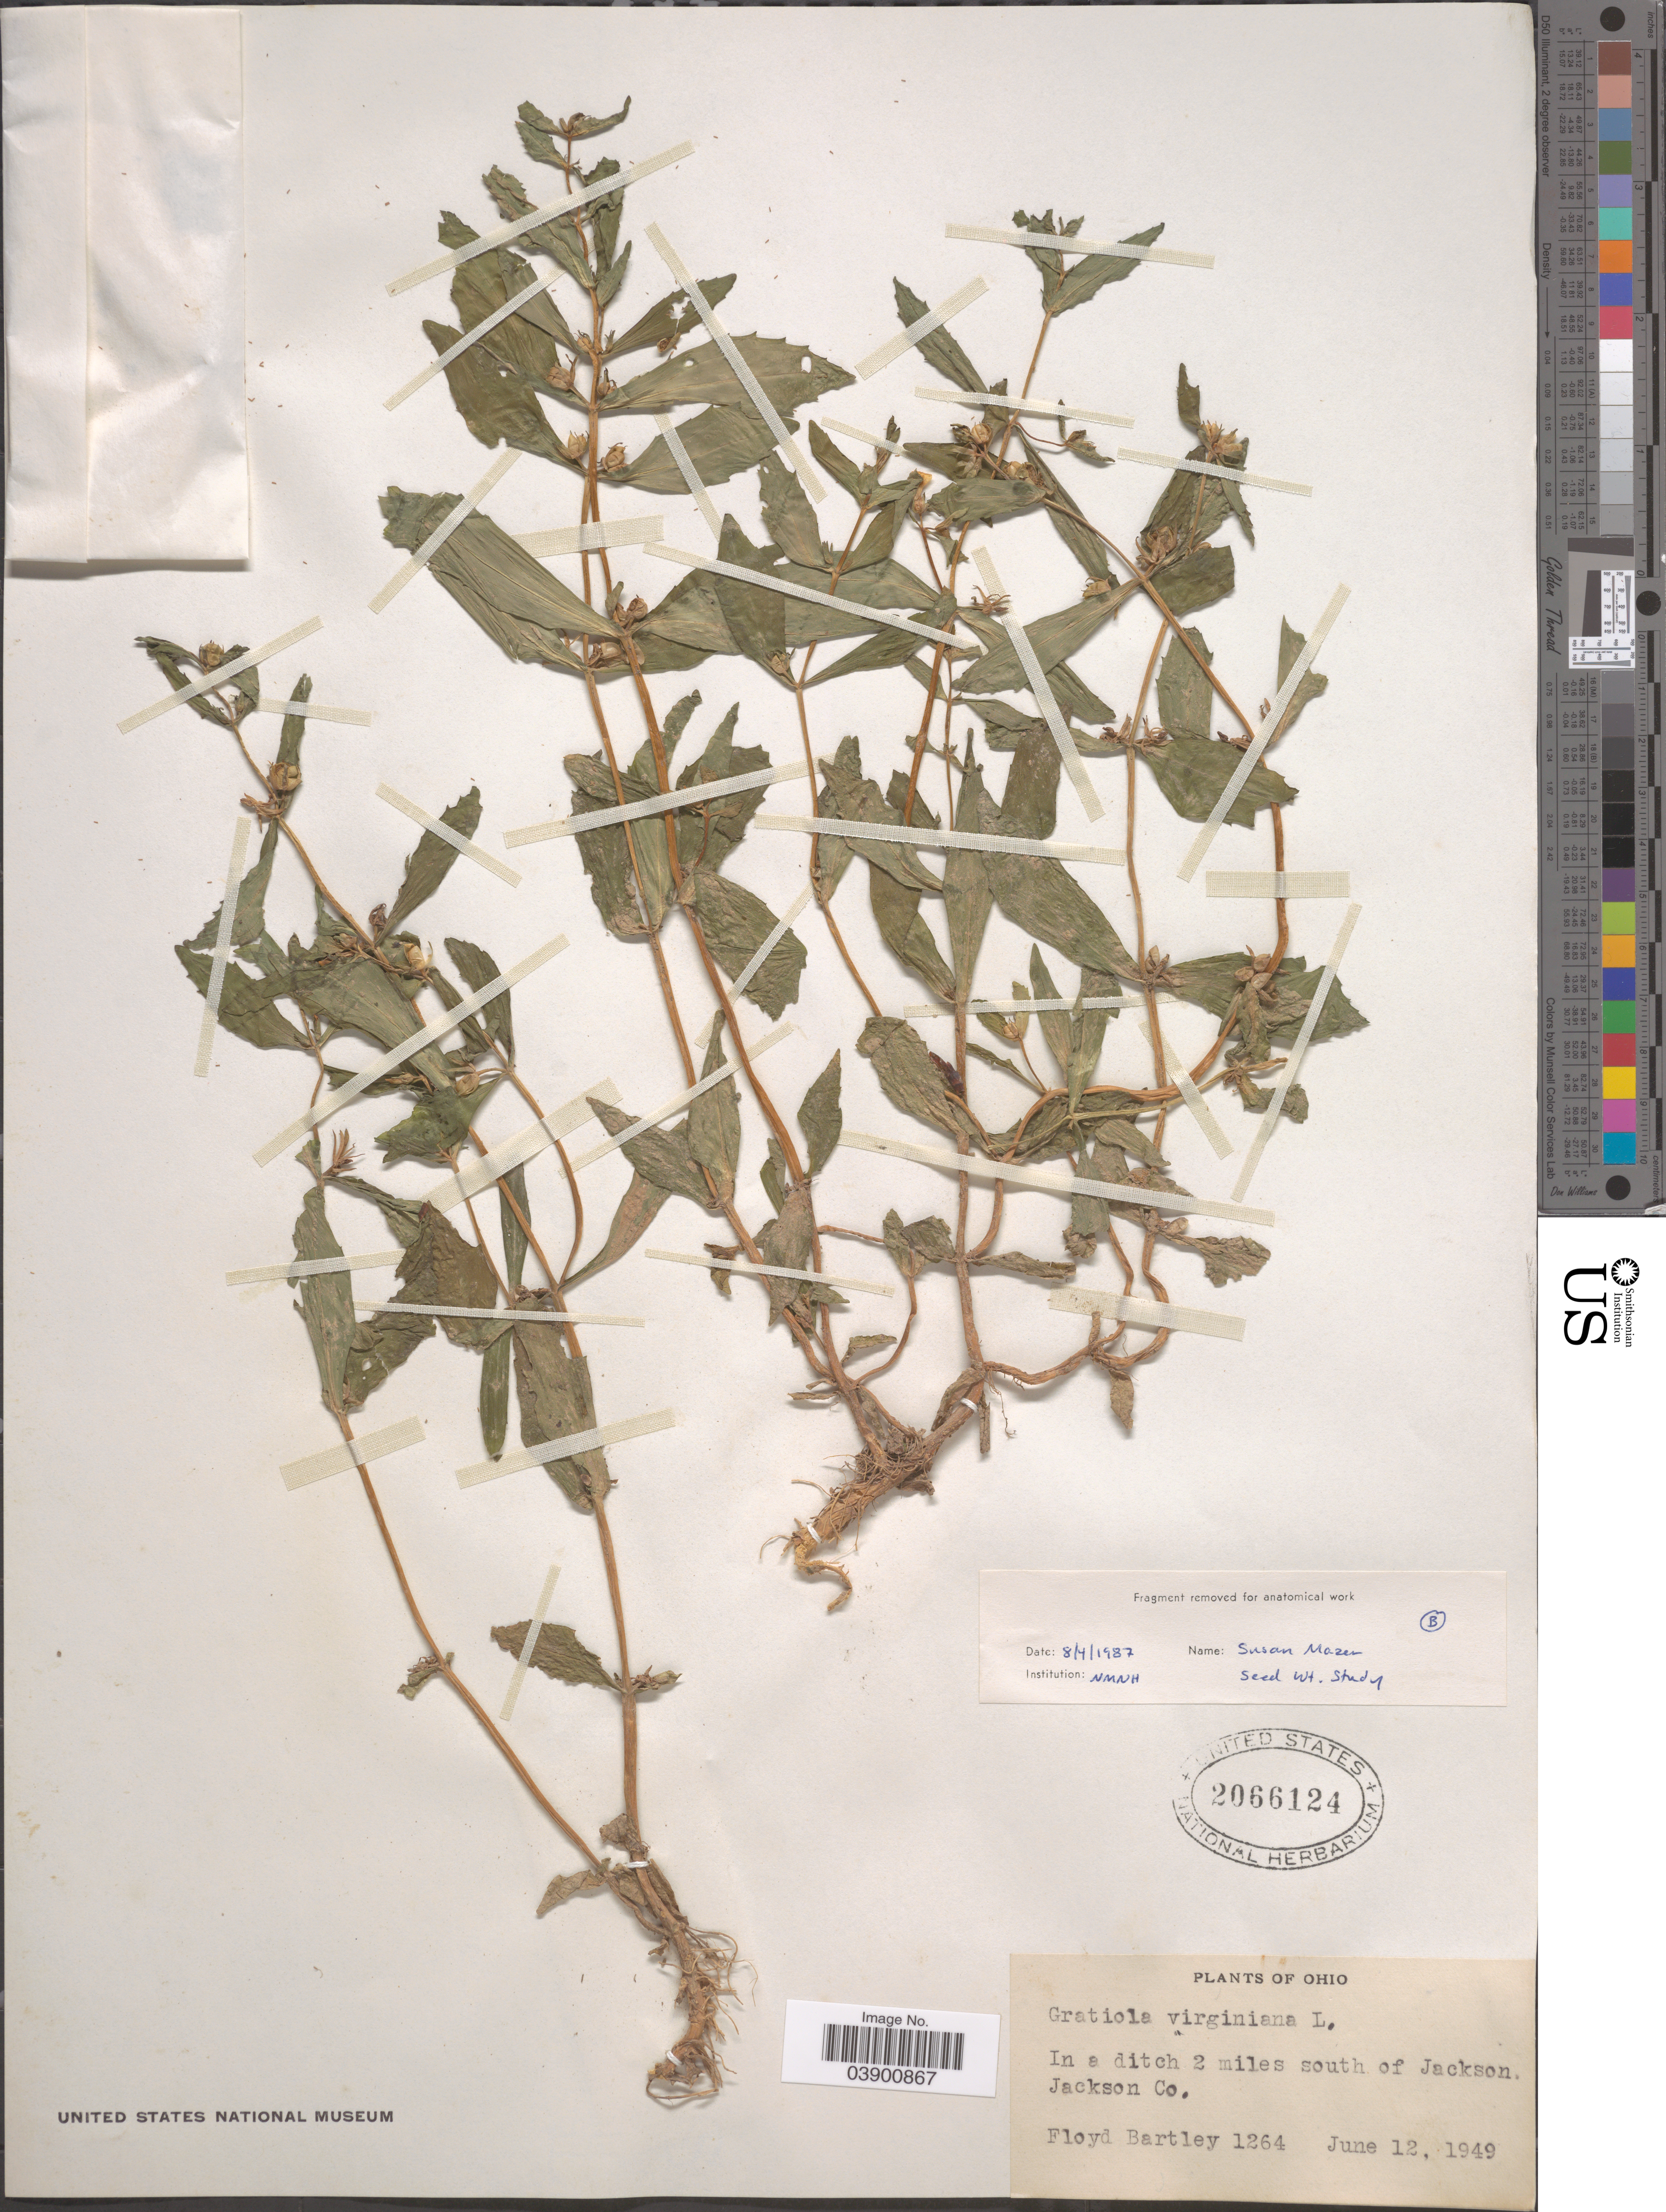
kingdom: Plantae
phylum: Tracheophyta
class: Magnoliopsida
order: Lamiales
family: Plantaginaceae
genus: Gratiola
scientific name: Gratiola virginiana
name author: L.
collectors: F. Bartley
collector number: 1264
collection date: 1949-06-12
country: United States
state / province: Ohio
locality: In a ditch 2 miles south of Jackson. Jackson Co.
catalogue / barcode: US 2066124